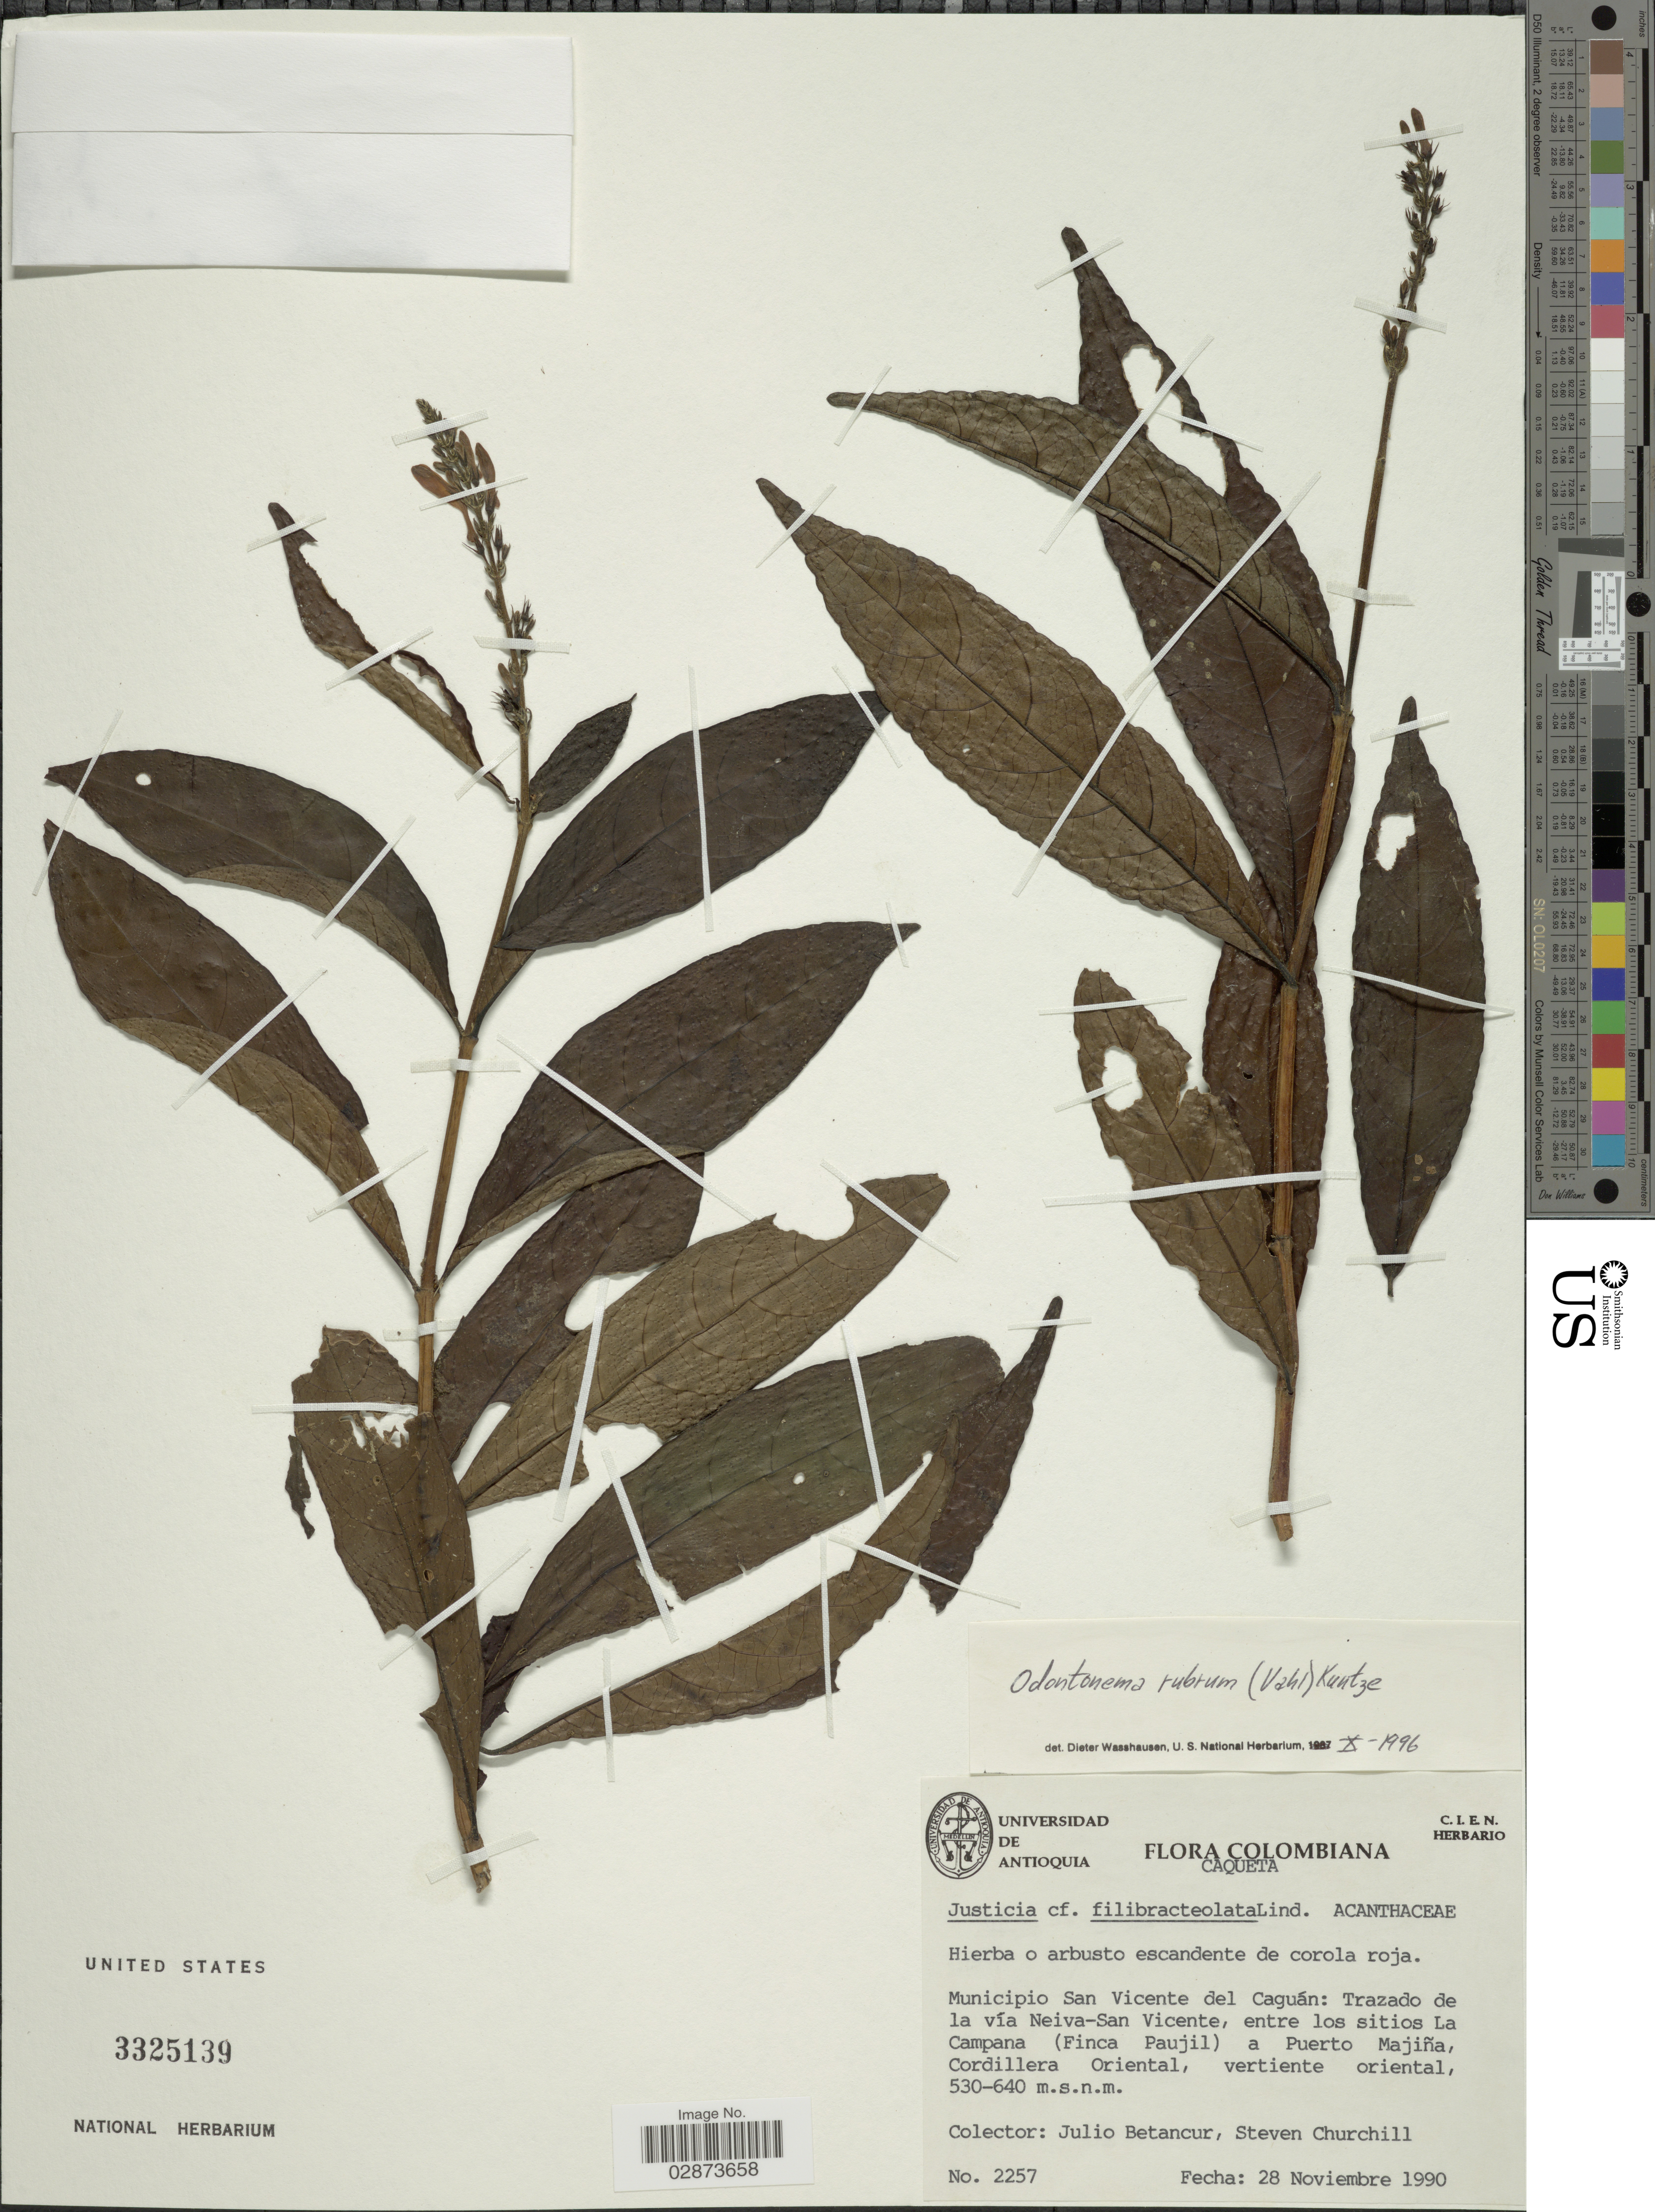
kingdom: Plantae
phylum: Tracheophyta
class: Magnoliopsida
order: Lamiales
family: Acanthaceae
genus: Odontonema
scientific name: Odontonema rubrum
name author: (Vahl) Kuntze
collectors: J. Betancur & S. Churchill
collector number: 2257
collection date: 1990-11-28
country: Colombia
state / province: Caquetá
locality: Municipio San Vicente del Caguán: Trazado de la vía Neiva-San Vicente, entre los sitios La Campana (Finca Paujil) a Puerto Majiña, Cordillera Oriental.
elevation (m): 530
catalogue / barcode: US 3325139